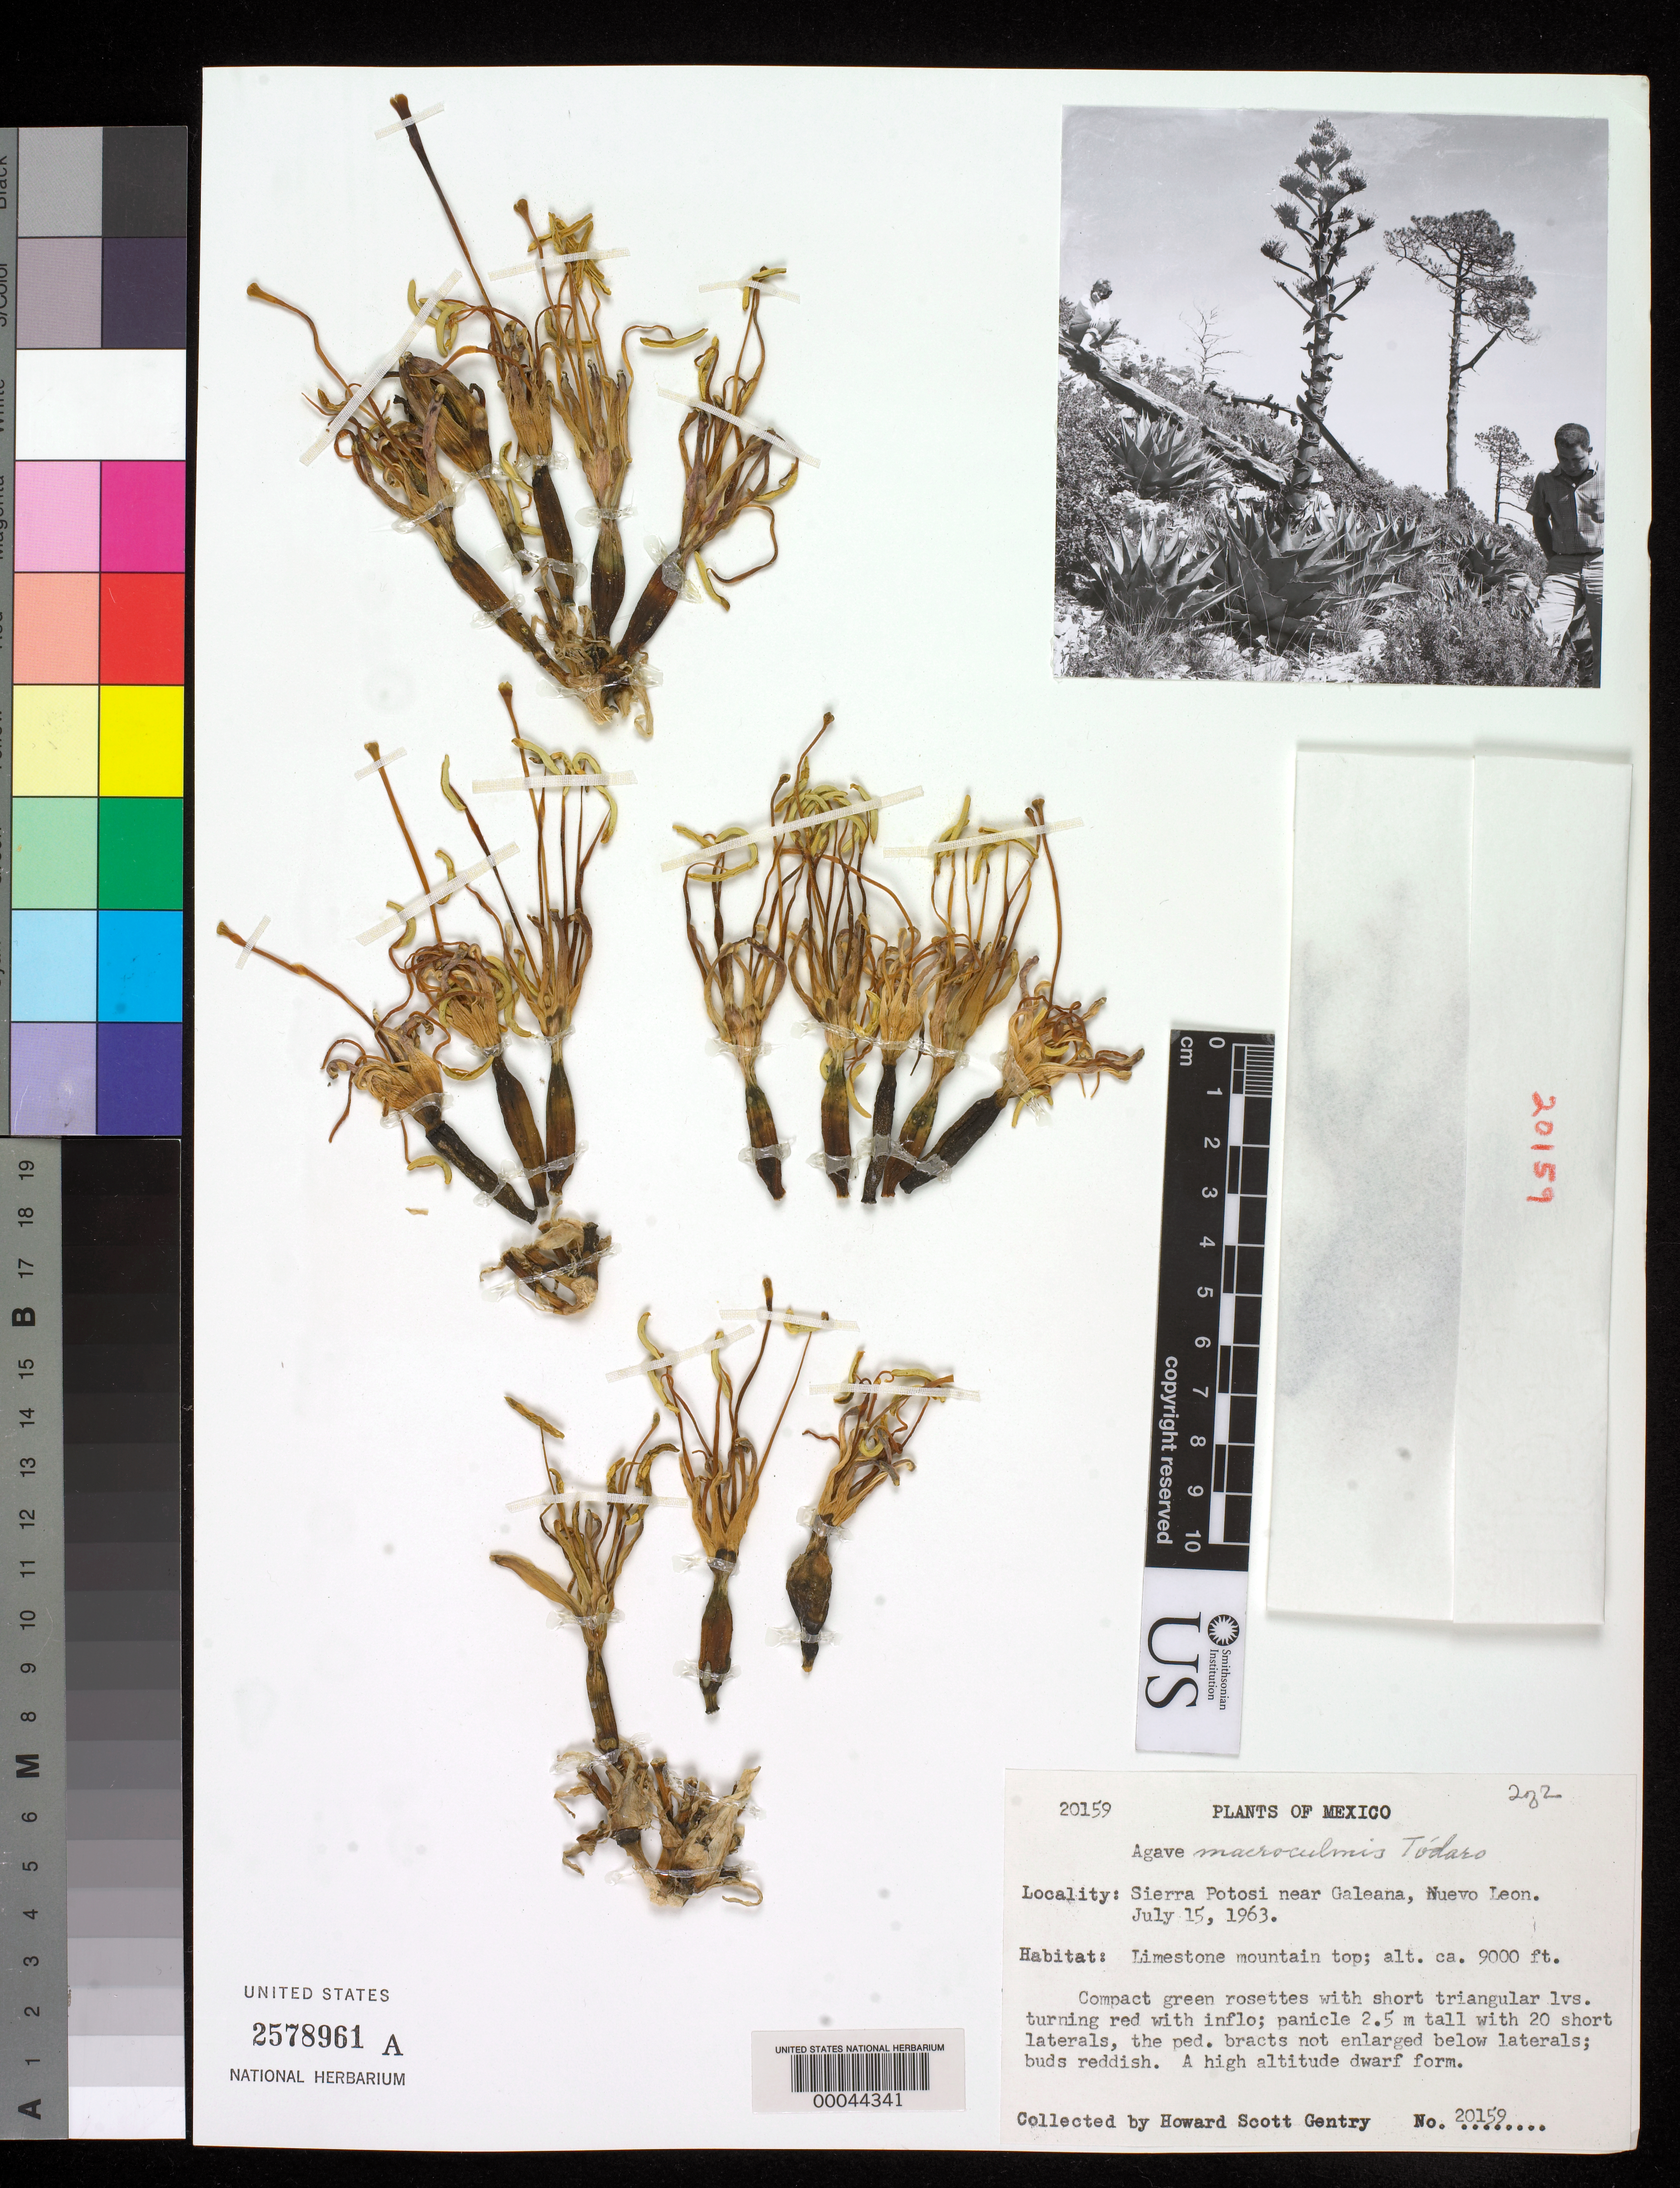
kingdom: Plantae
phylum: Tracheophyta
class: Liliopsida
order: Asparagales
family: Asparagaceae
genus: Agave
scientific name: Agave macroculmis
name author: Tod.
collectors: H. S. Gentry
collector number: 20159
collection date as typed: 15 Jul 1963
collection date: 1963-07-15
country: Mexico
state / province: Nuevo León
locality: Sierra potosi near Galeana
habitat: Limestone mt top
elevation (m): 2743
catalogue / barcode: US 2578961A